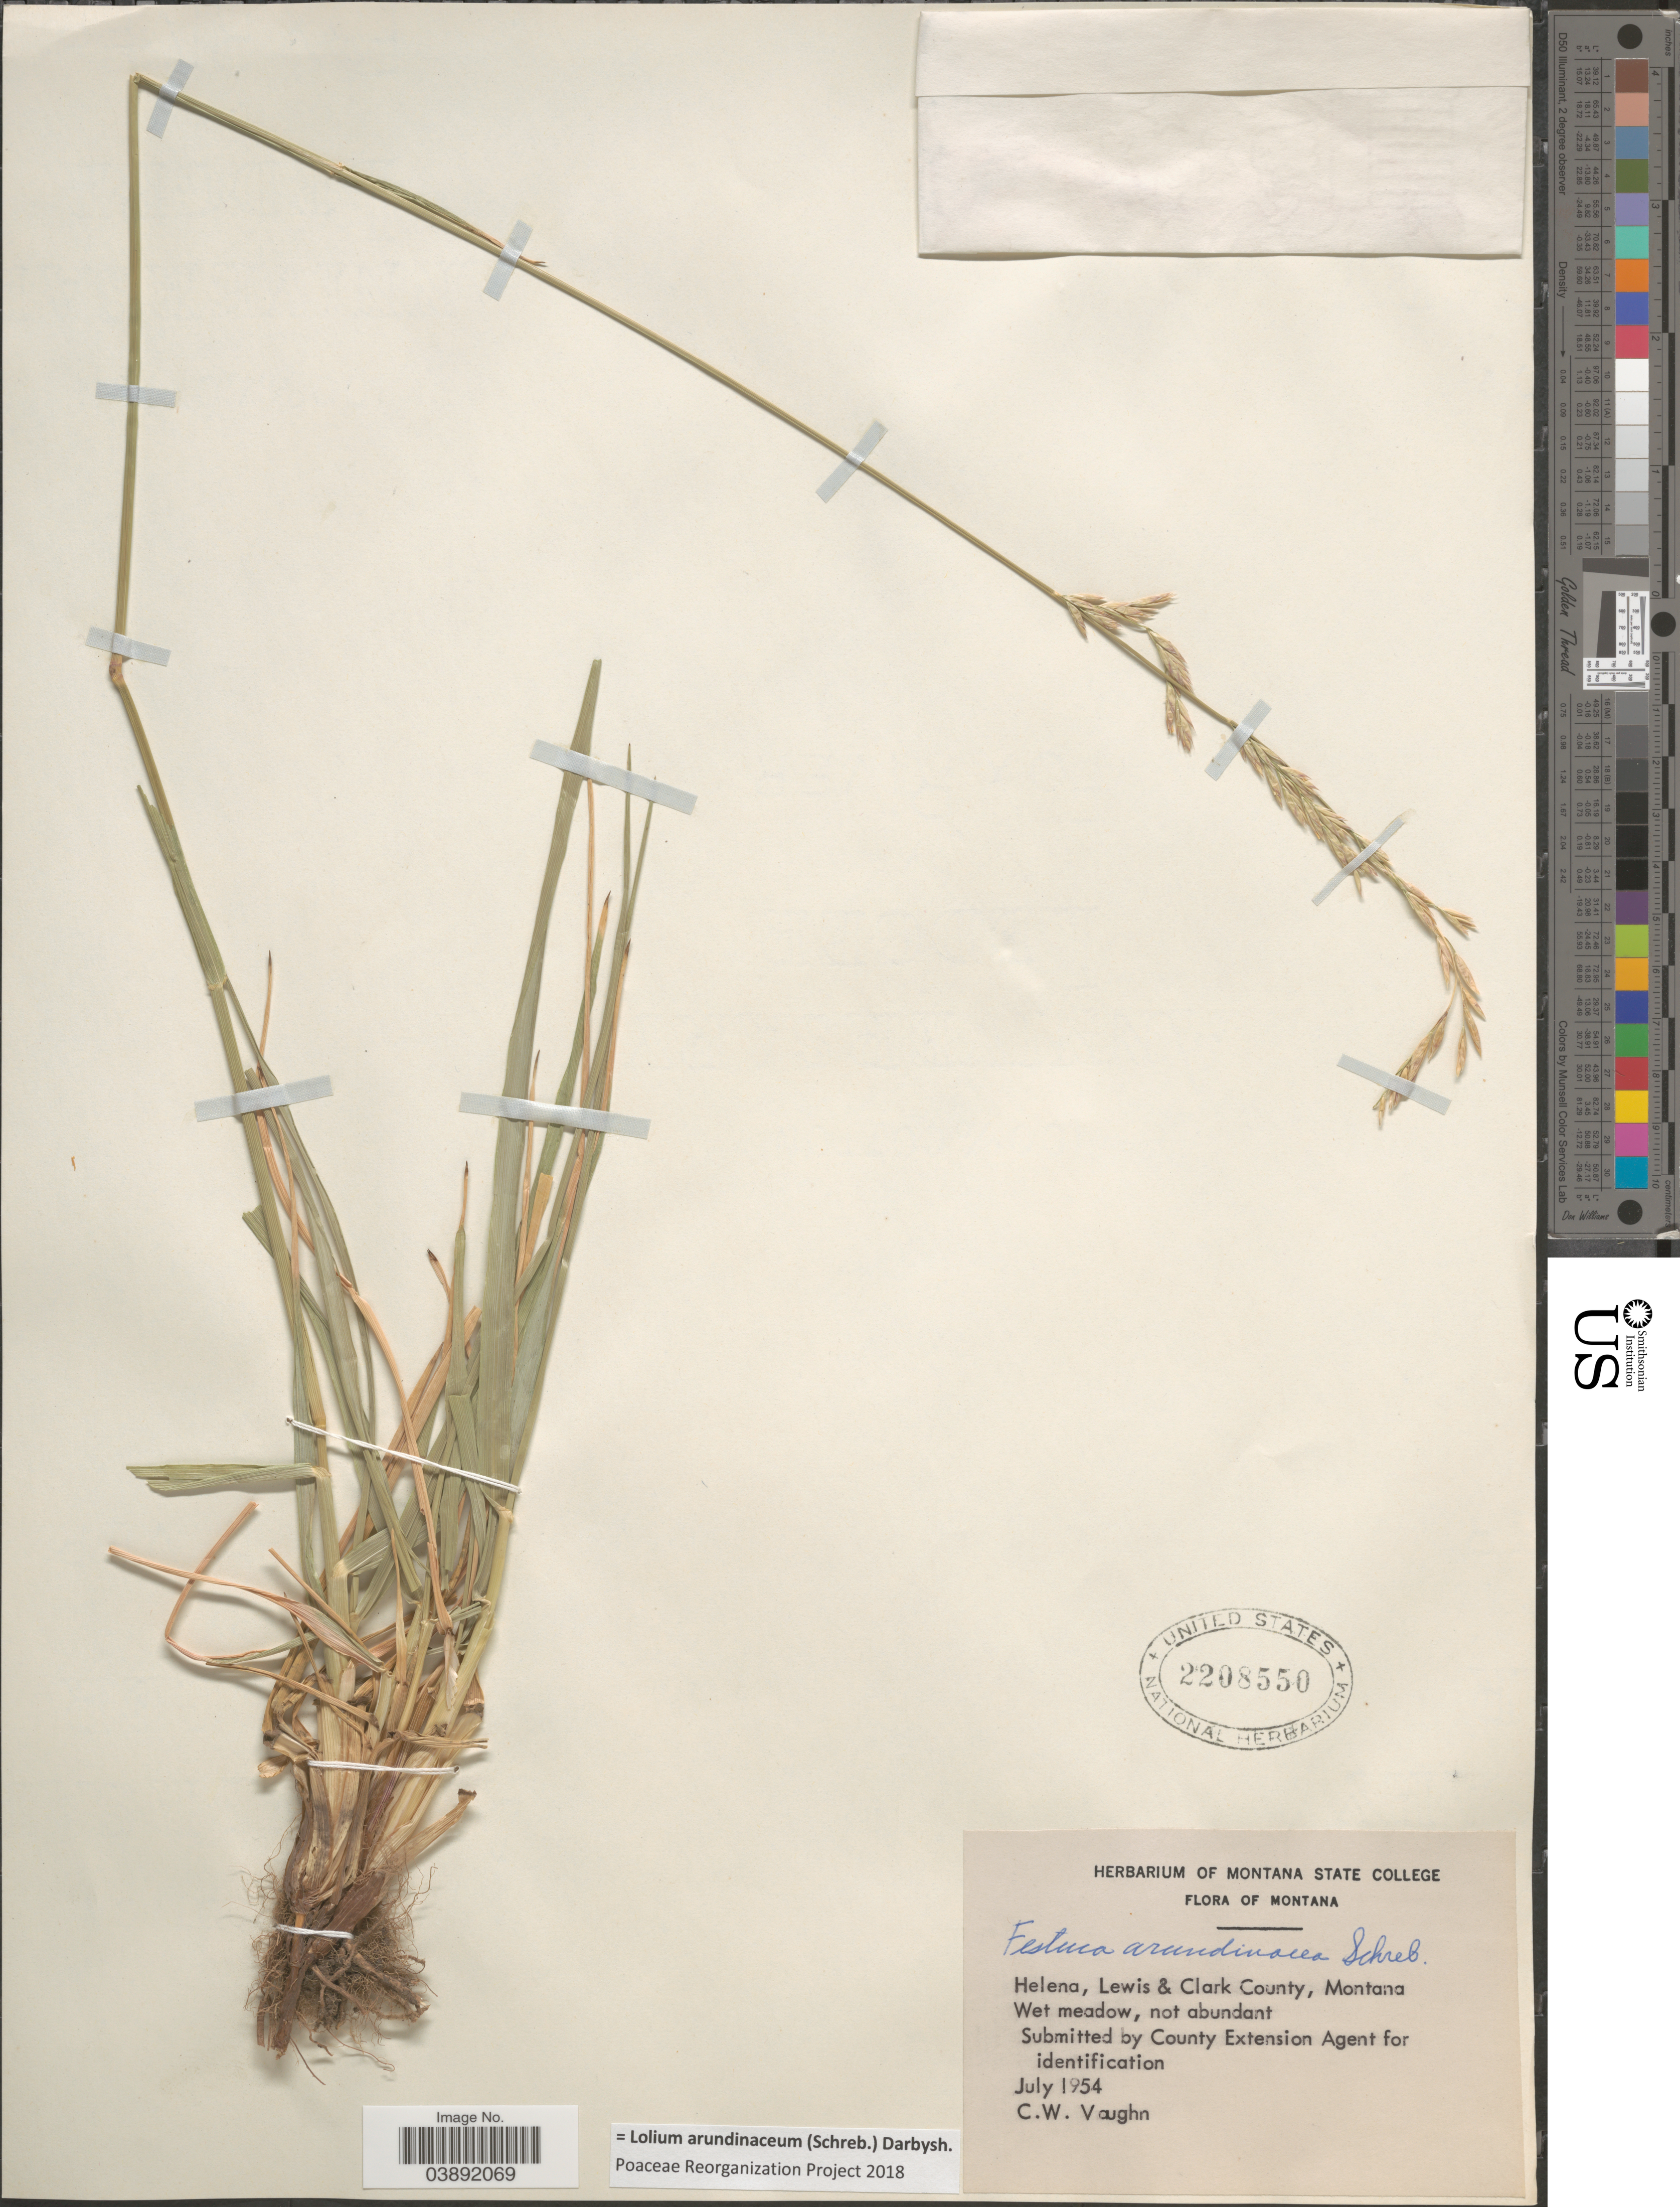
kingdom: Plantae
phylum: Tracheophyta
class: Liliopsida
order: Poales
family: Poaceae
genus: Lolium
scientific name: Lolium arundinaceum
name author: (Schreb.) Darbysh.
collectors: C. Vaughn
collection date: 1954-07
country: United States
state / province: Montana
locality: Helena, Lewis & Clark County.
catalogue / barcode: US 2208550